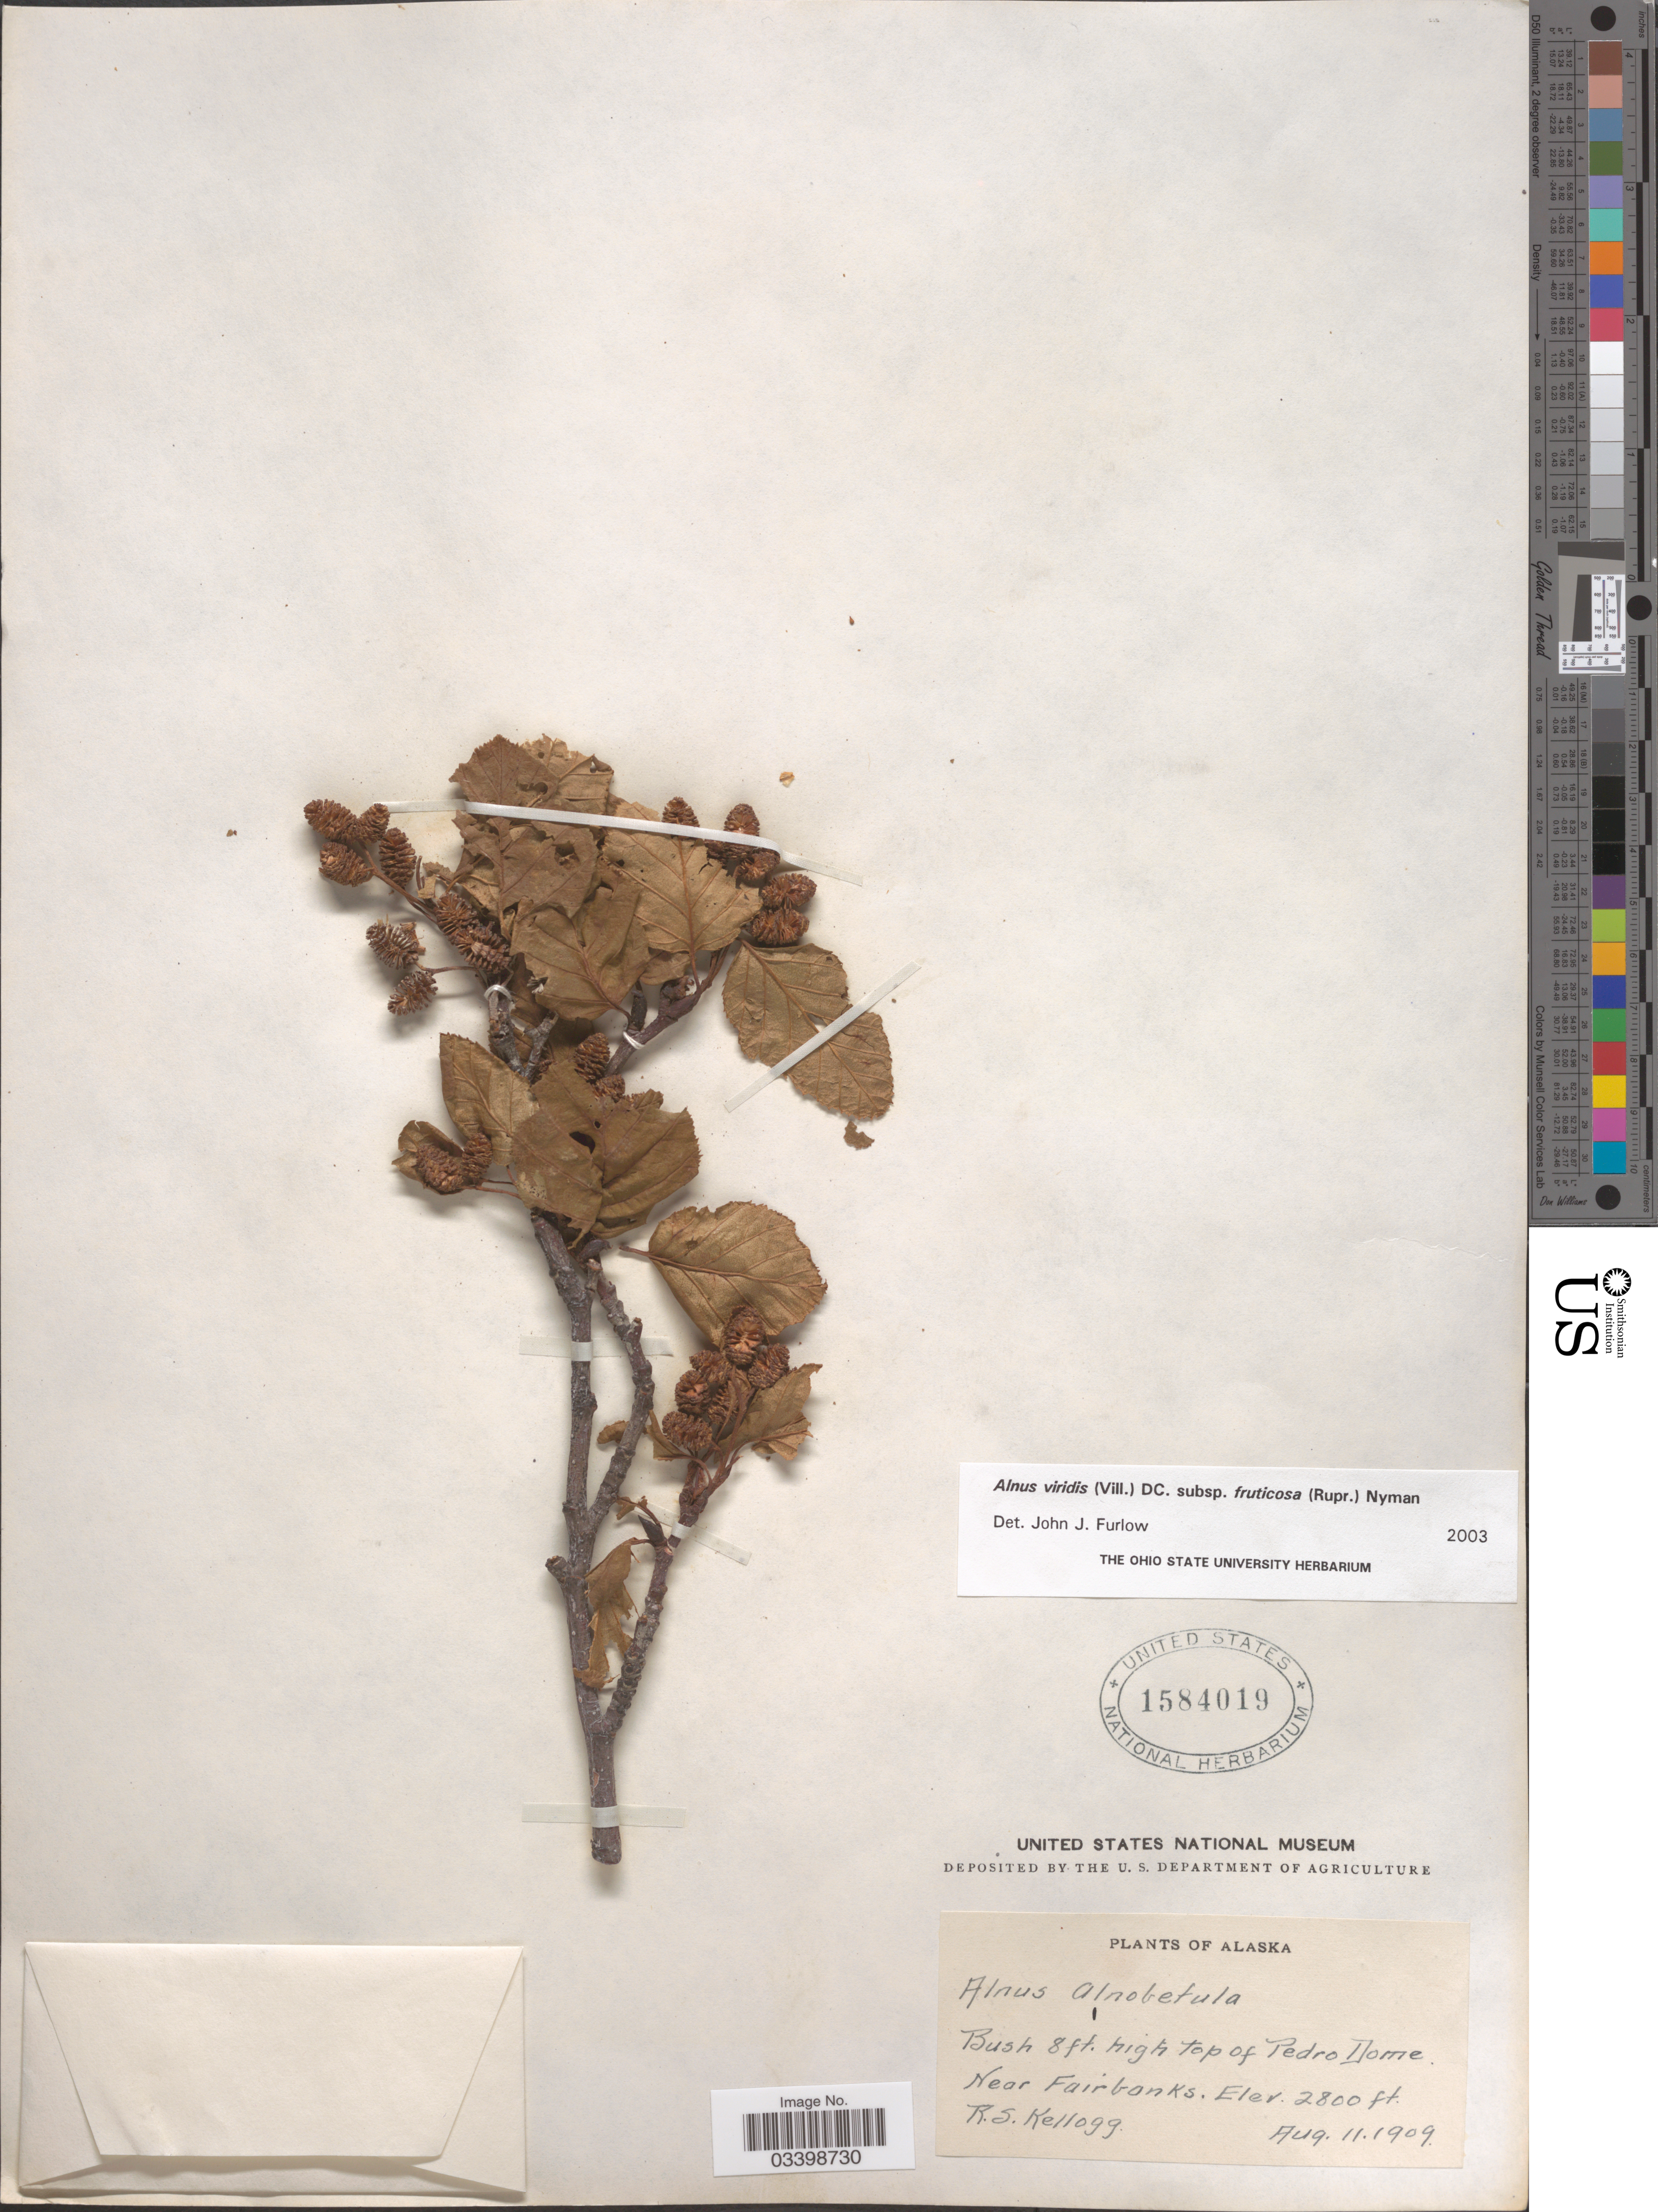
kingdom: Plantae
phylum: Tracheophyta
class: Magnoliopsida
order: Fagales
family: Betulaceae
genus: Alnus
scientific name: Alnus viridis subsp. fruticosa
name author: (Rupr.) Nyman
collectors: R. Kellogg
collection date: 1909-08-11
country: United States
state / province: Alaska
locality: High top of Pedro Dome. Near Fairbanks.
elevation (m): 853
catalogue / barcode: US 1584019